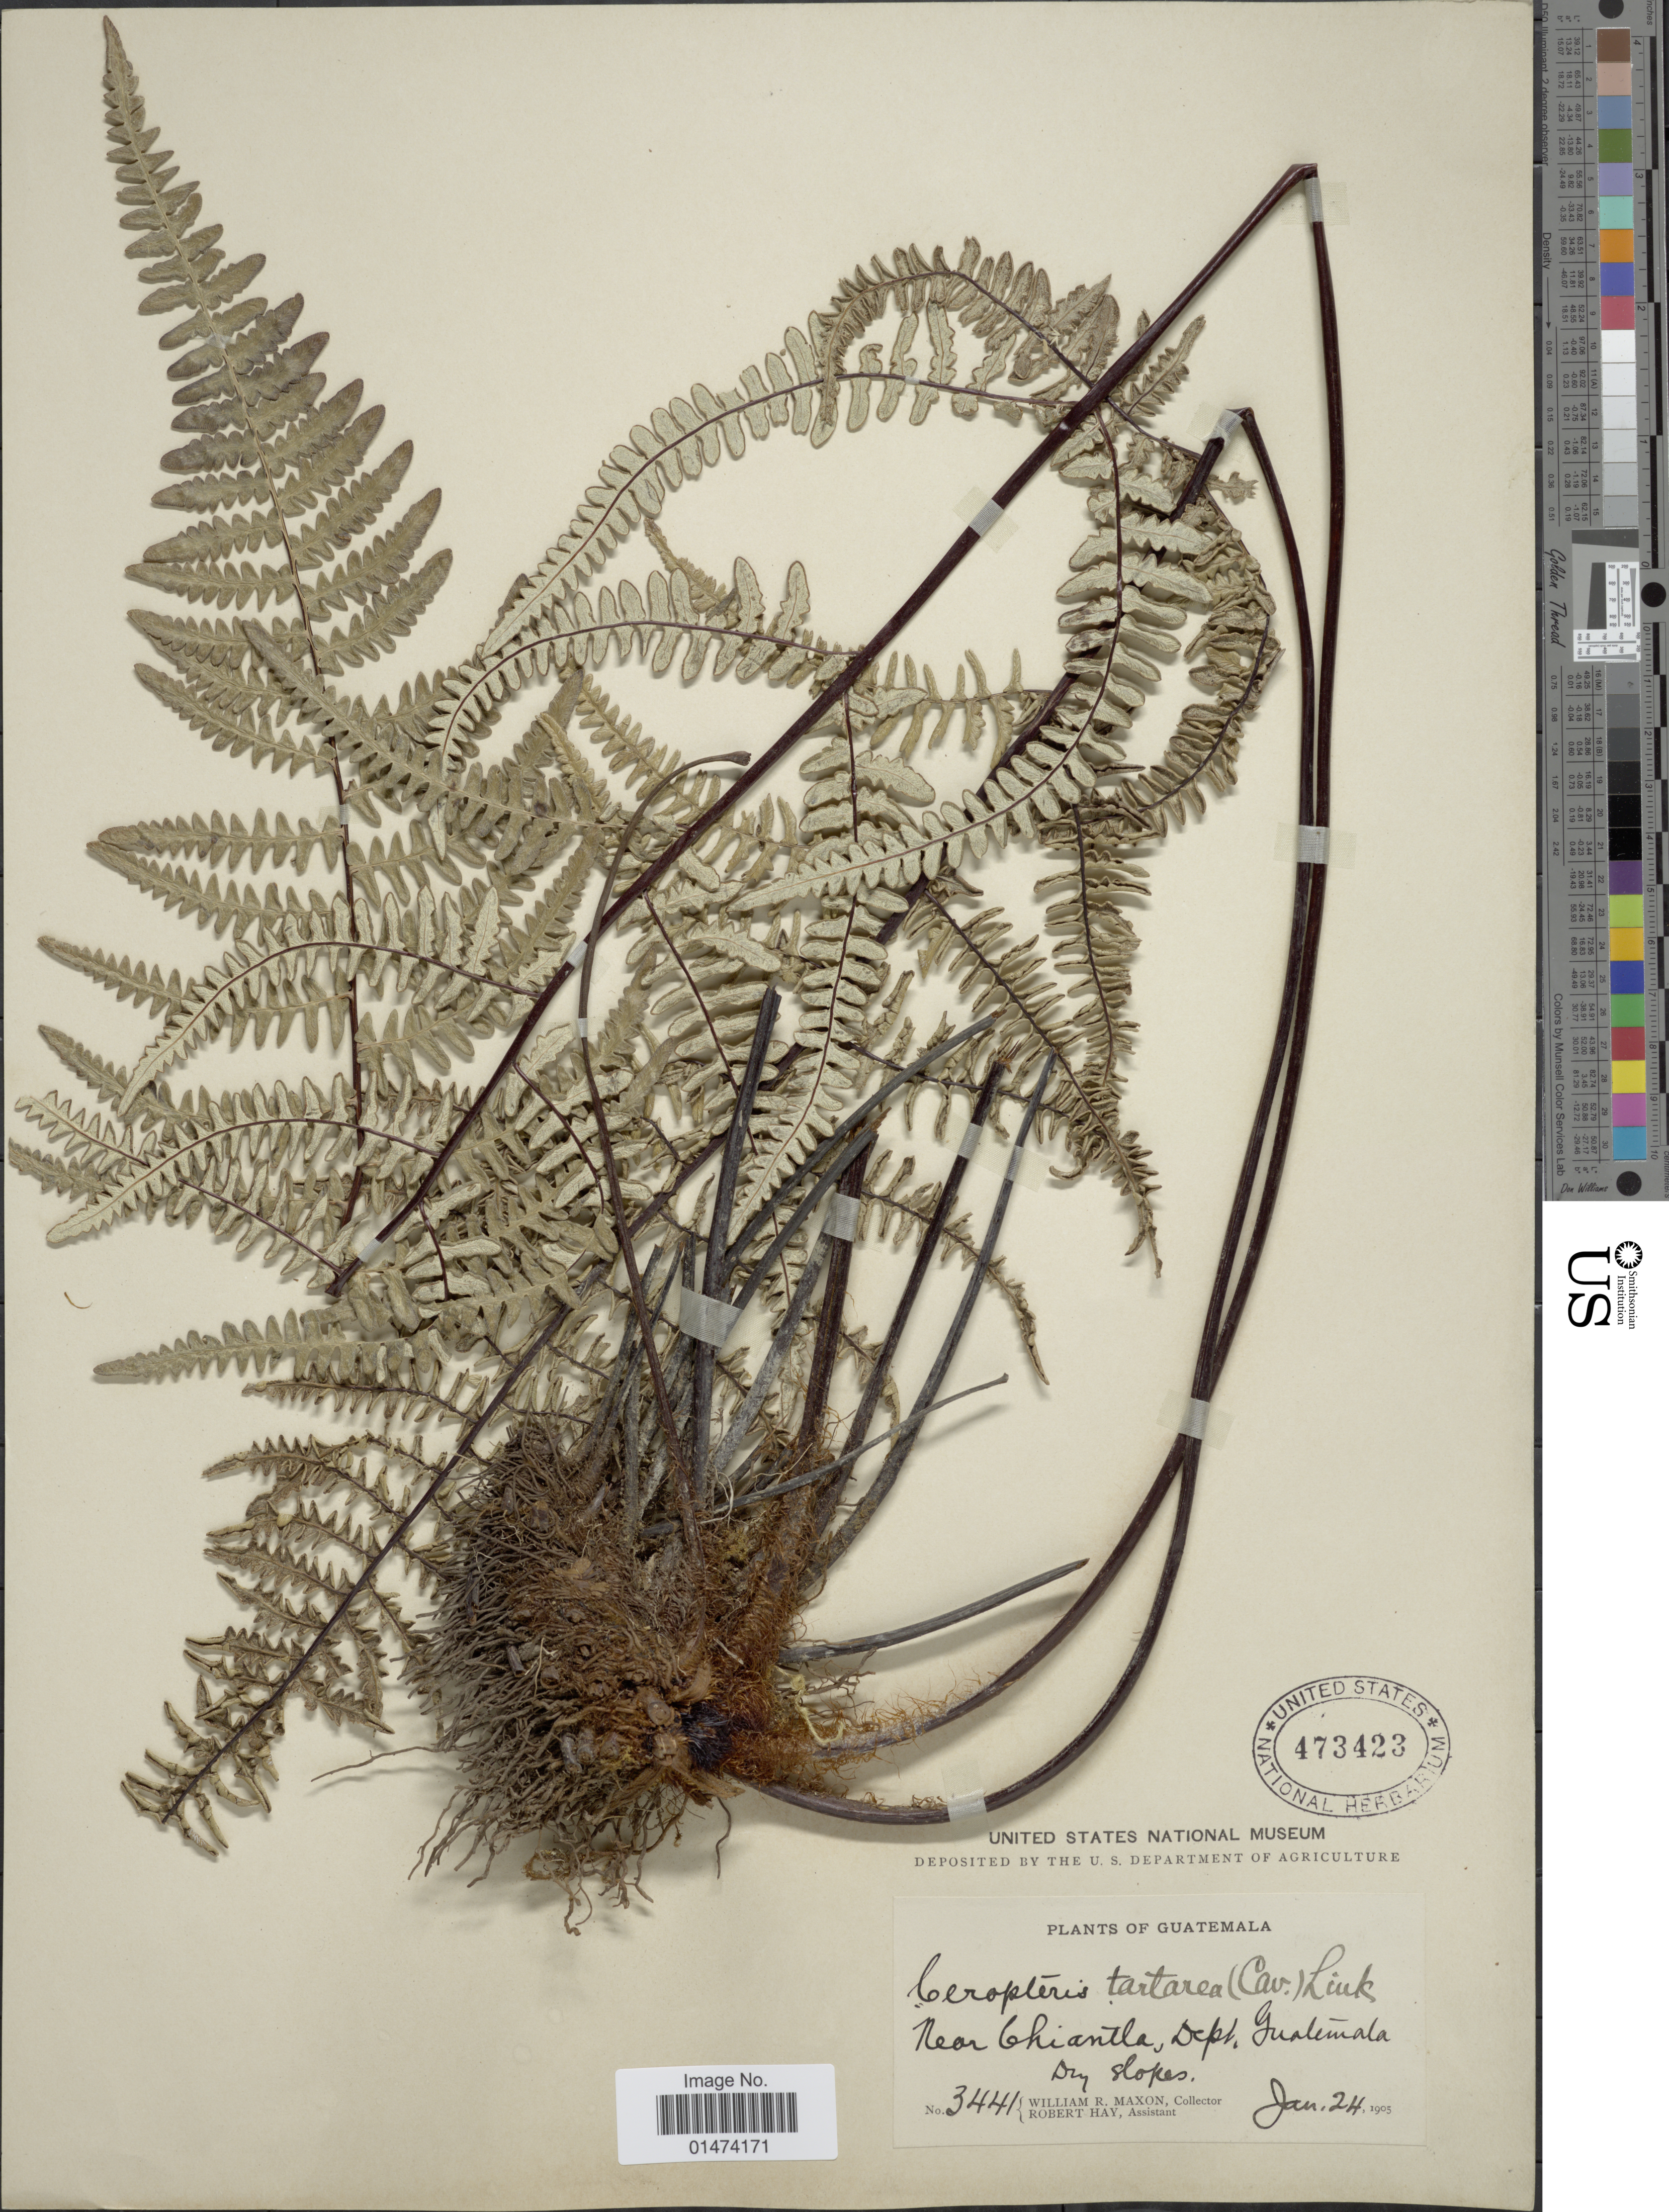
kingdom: Plantae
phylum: Tracheophyta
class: Polypodiopsida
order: Polypodiales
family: Pteridaceae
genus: Pityrogramma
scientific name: Pityrogramma tartarea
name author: (Cav.) Maxon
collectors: W. R. Maxon & R. H. Hay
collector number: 3441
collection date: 1905-01-24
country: Guatemala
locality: Near Ghiantla, Dry slopes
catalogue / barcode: US 473423